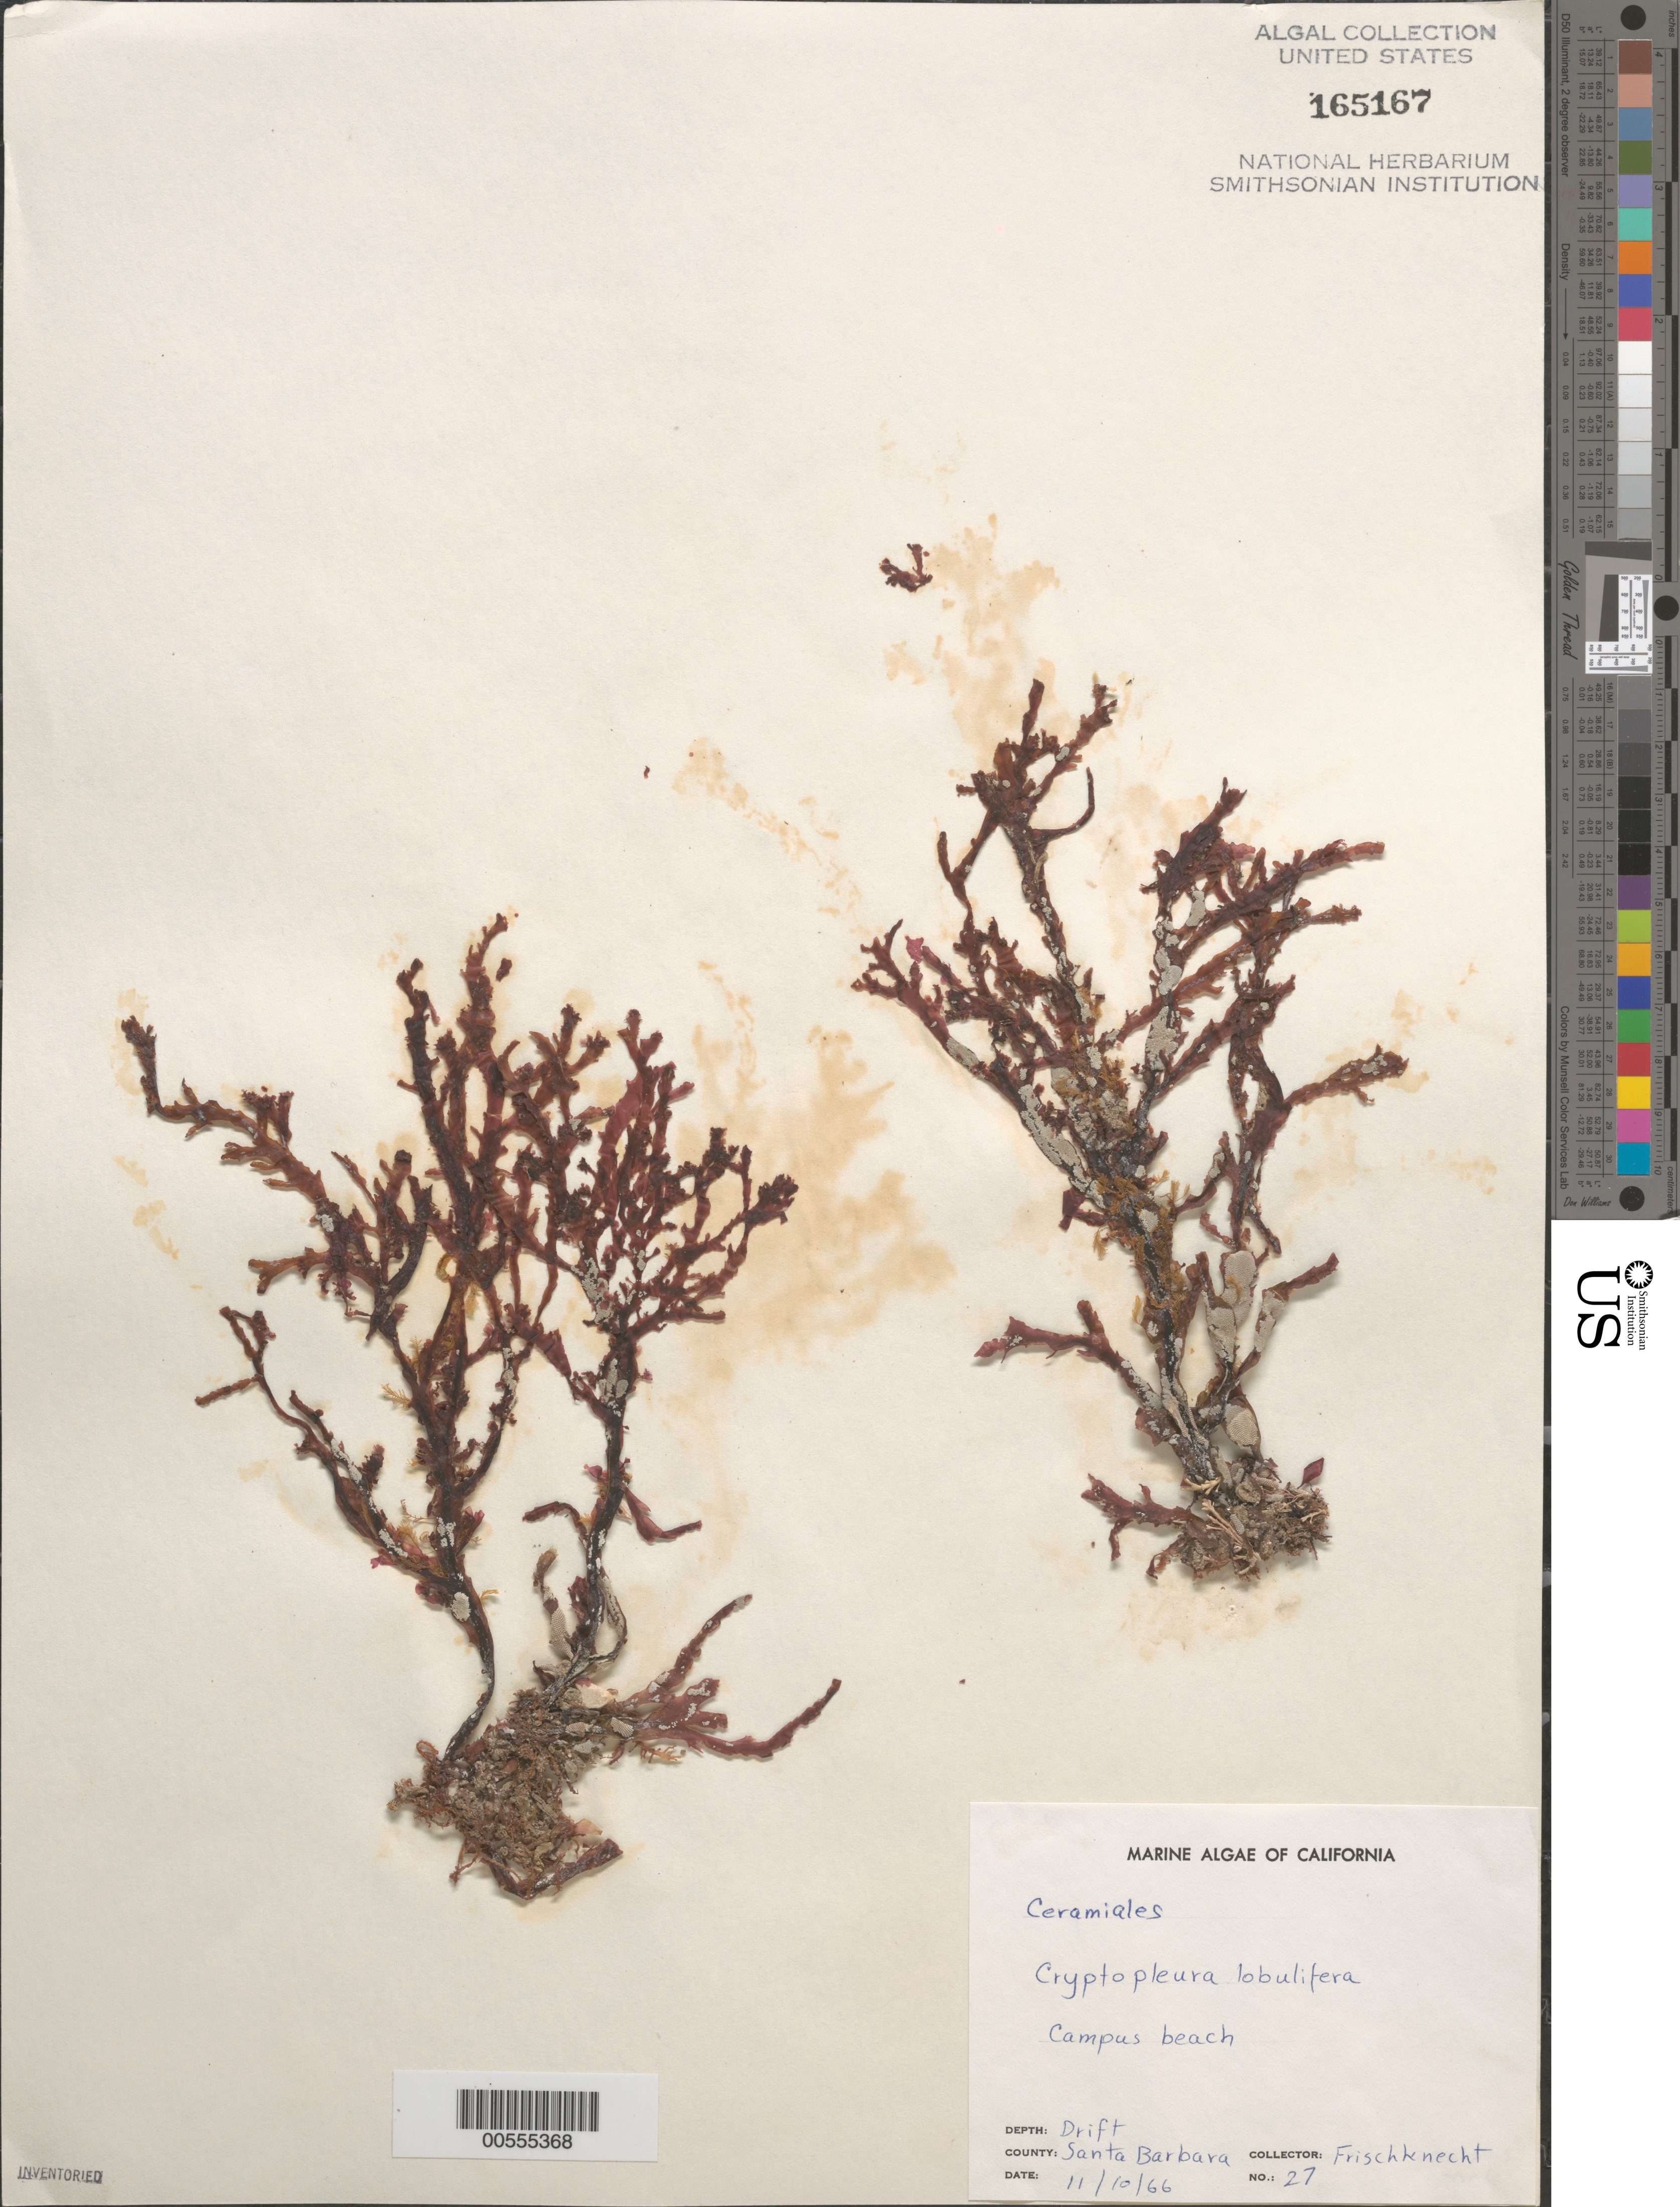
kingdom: Plantae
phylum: Rhodophyta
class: Florideophyceae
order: Ceramiales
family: Delesseriaceae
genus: Cryptopleura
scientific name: Cryptopleura lobulifera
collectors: -. Frischknecht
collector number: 27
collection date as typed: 10 Nov 1966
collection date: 1966-11-10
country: United States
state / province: California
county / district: Santa Barbara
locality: Campus Beach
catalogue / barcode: US 165167